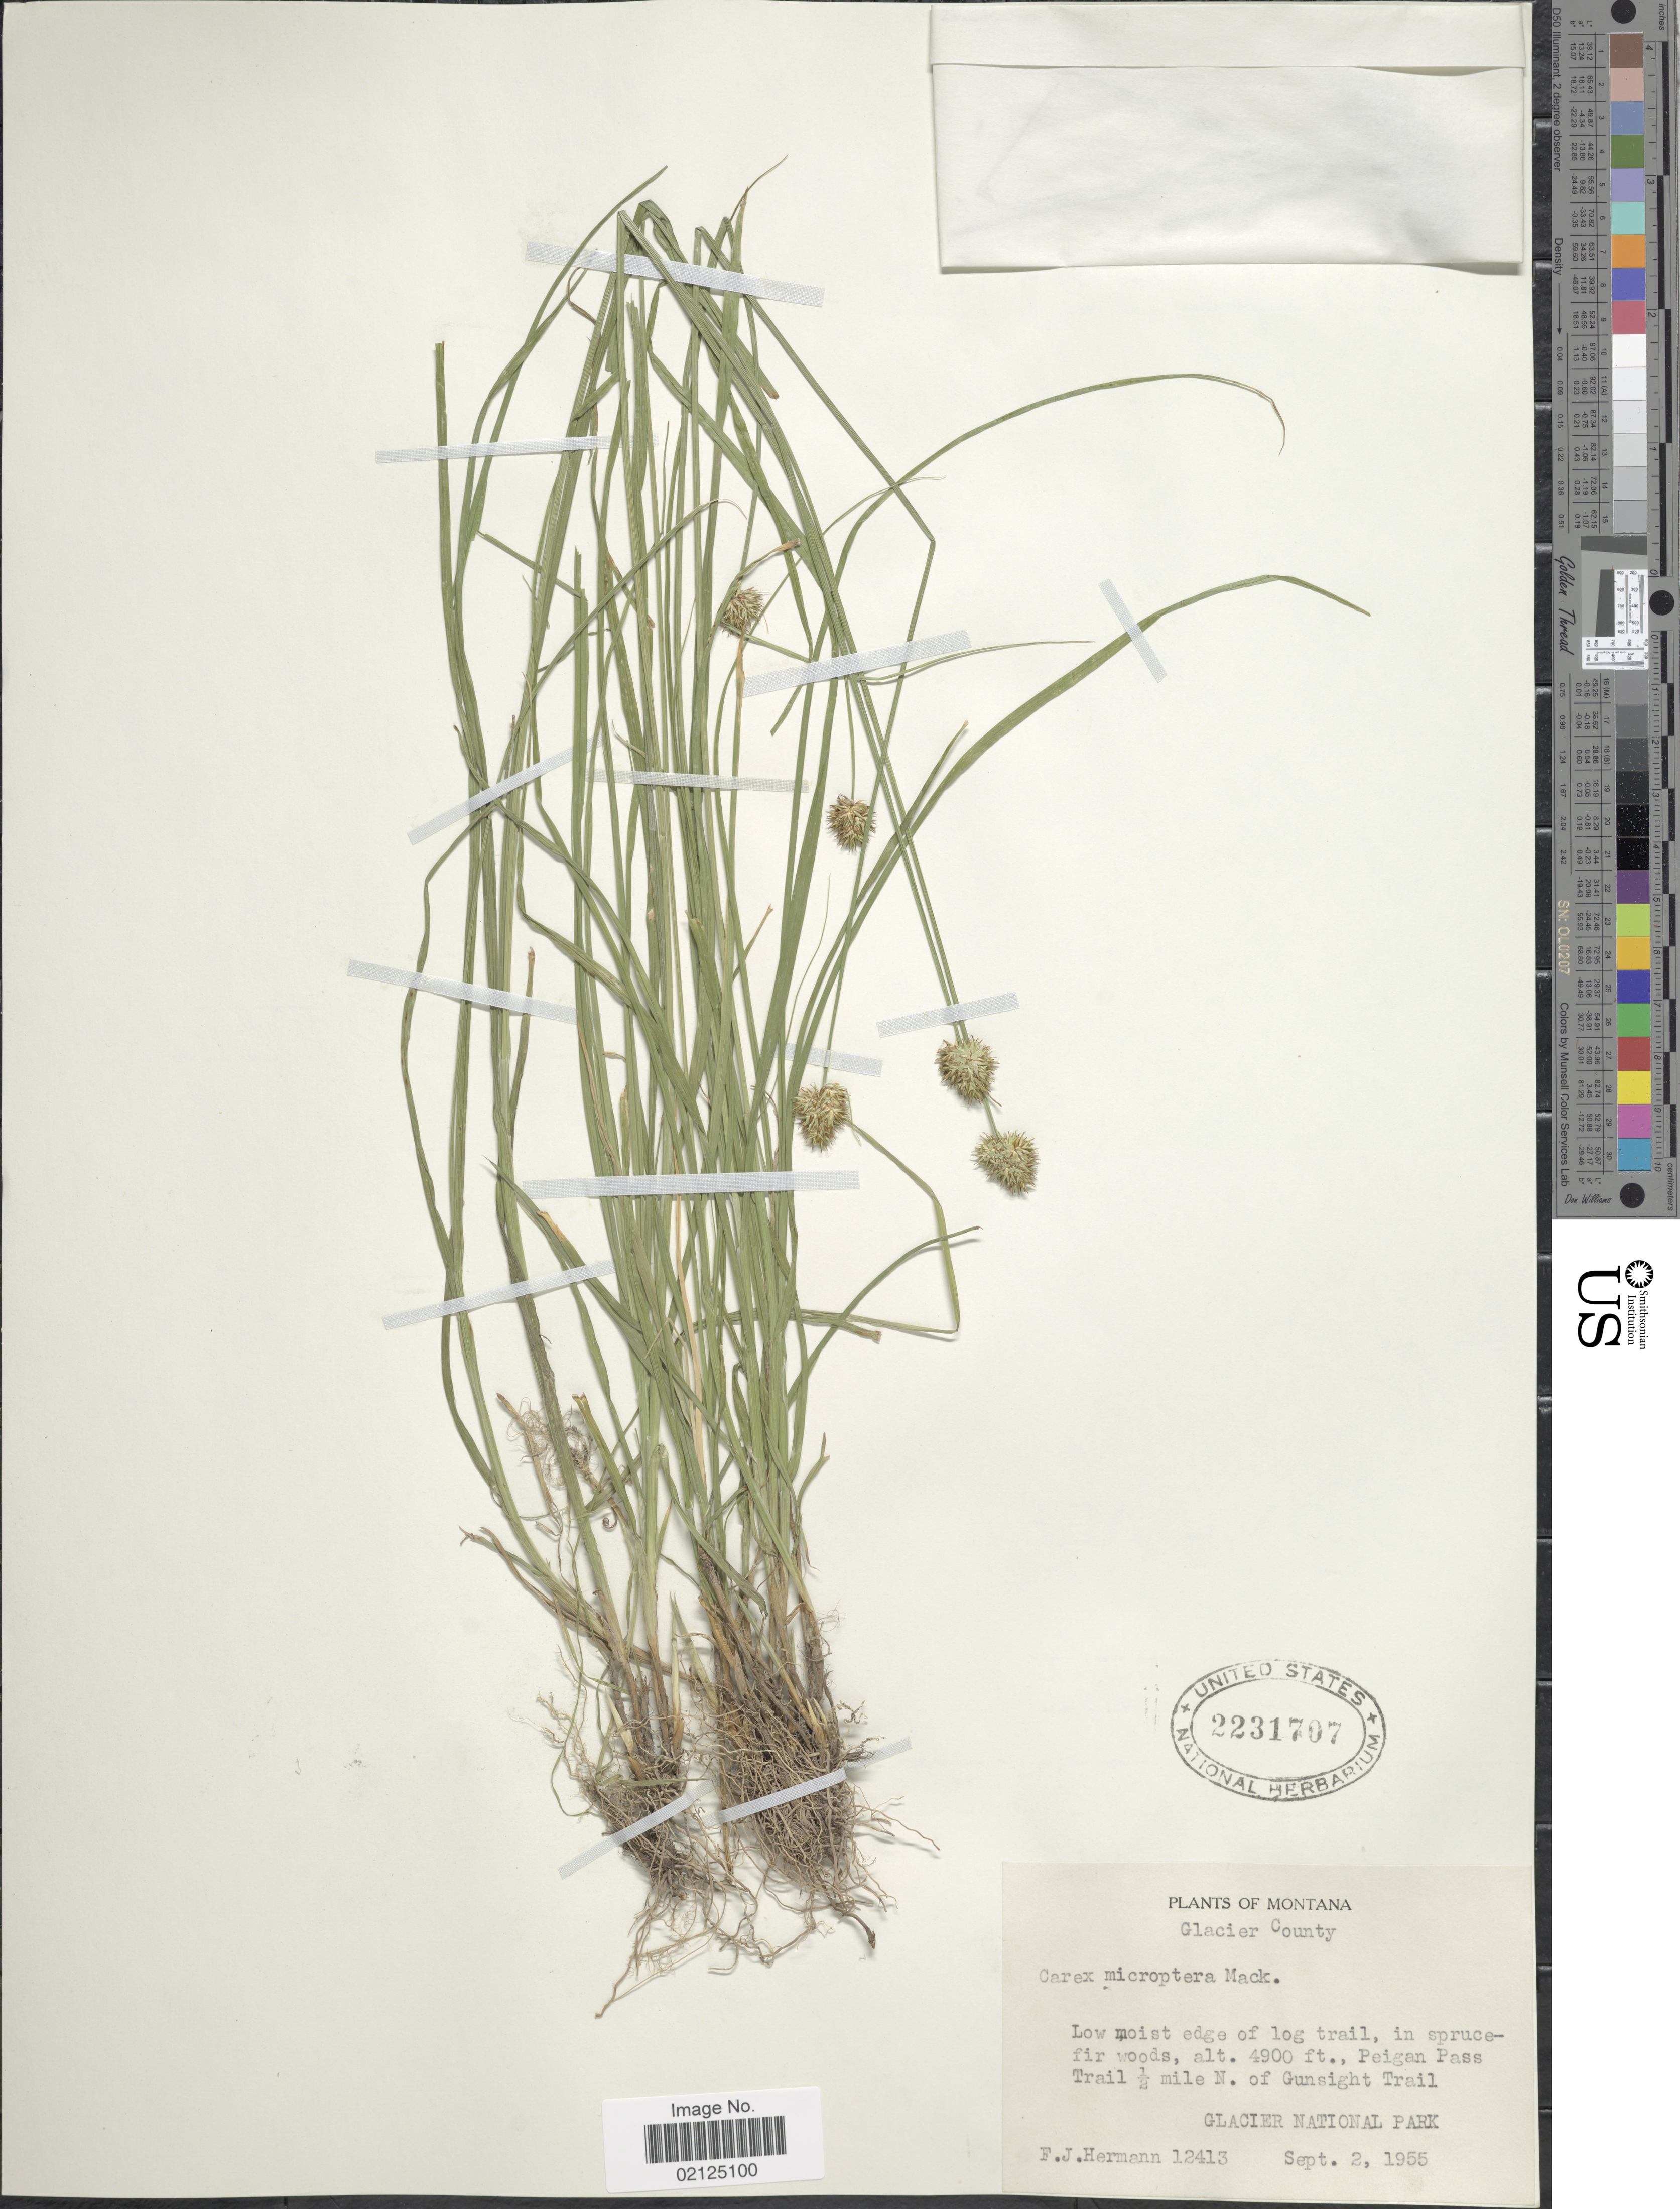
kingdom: Plantae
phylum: Tracheophyta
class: Liliopsida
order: Poales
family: Cyperaceae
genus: Carex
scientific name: Carex microptera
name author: Mack.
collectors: F. J. Hermann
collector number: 12413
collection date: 1955-09-02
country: United States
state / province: Montana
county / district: Glacier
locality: Low moist edge of log trail, in spruce-fir woods., Peigan Pass Trail ½ mile N of Gunsight Trail, Glacier National Park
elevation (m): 1494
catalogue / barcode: US 2231707